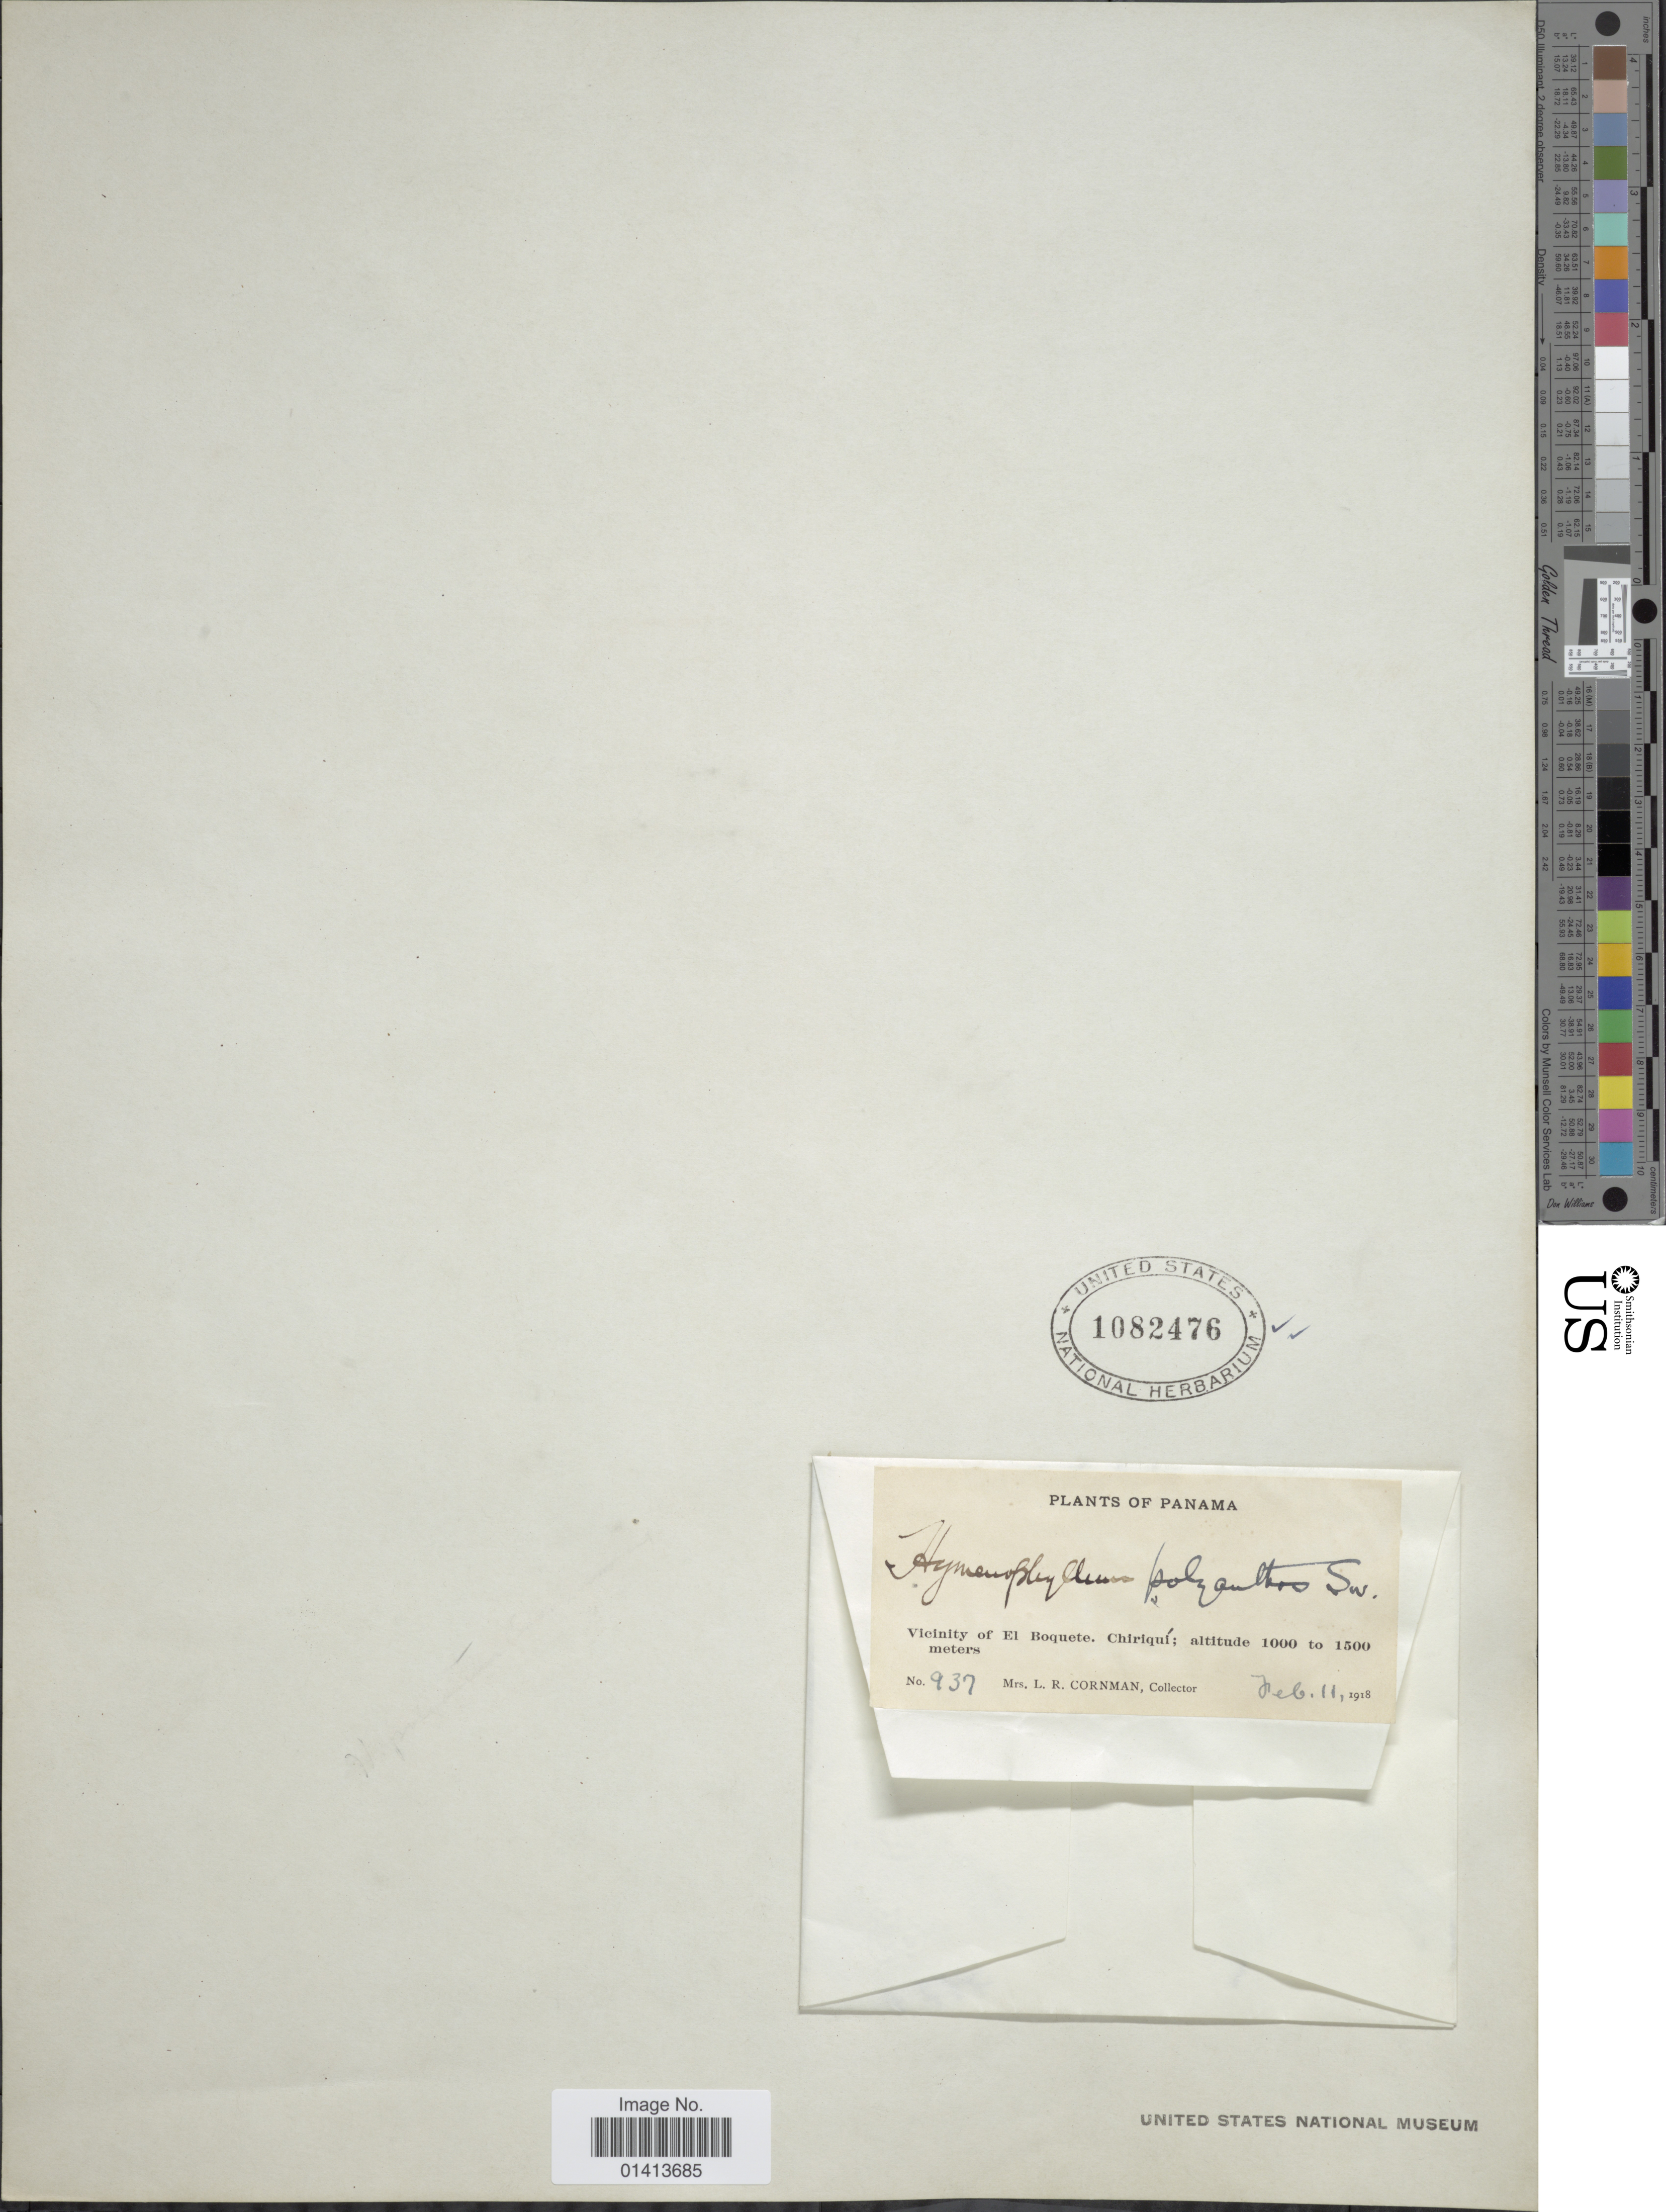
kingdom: Plantae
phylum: Tracheophyta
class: Polypodiopsida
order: Hymenophyllales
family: Hymenophyllaceae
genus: Hymenophyllum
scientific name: Hymenophyllum costaricanum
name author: Bosch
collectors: L. Cornman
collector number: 937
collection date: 1918-02-11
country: Panama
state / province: Chiriqui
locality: Vicinity of El Boquete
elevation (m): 1000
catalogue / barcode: US 1082476